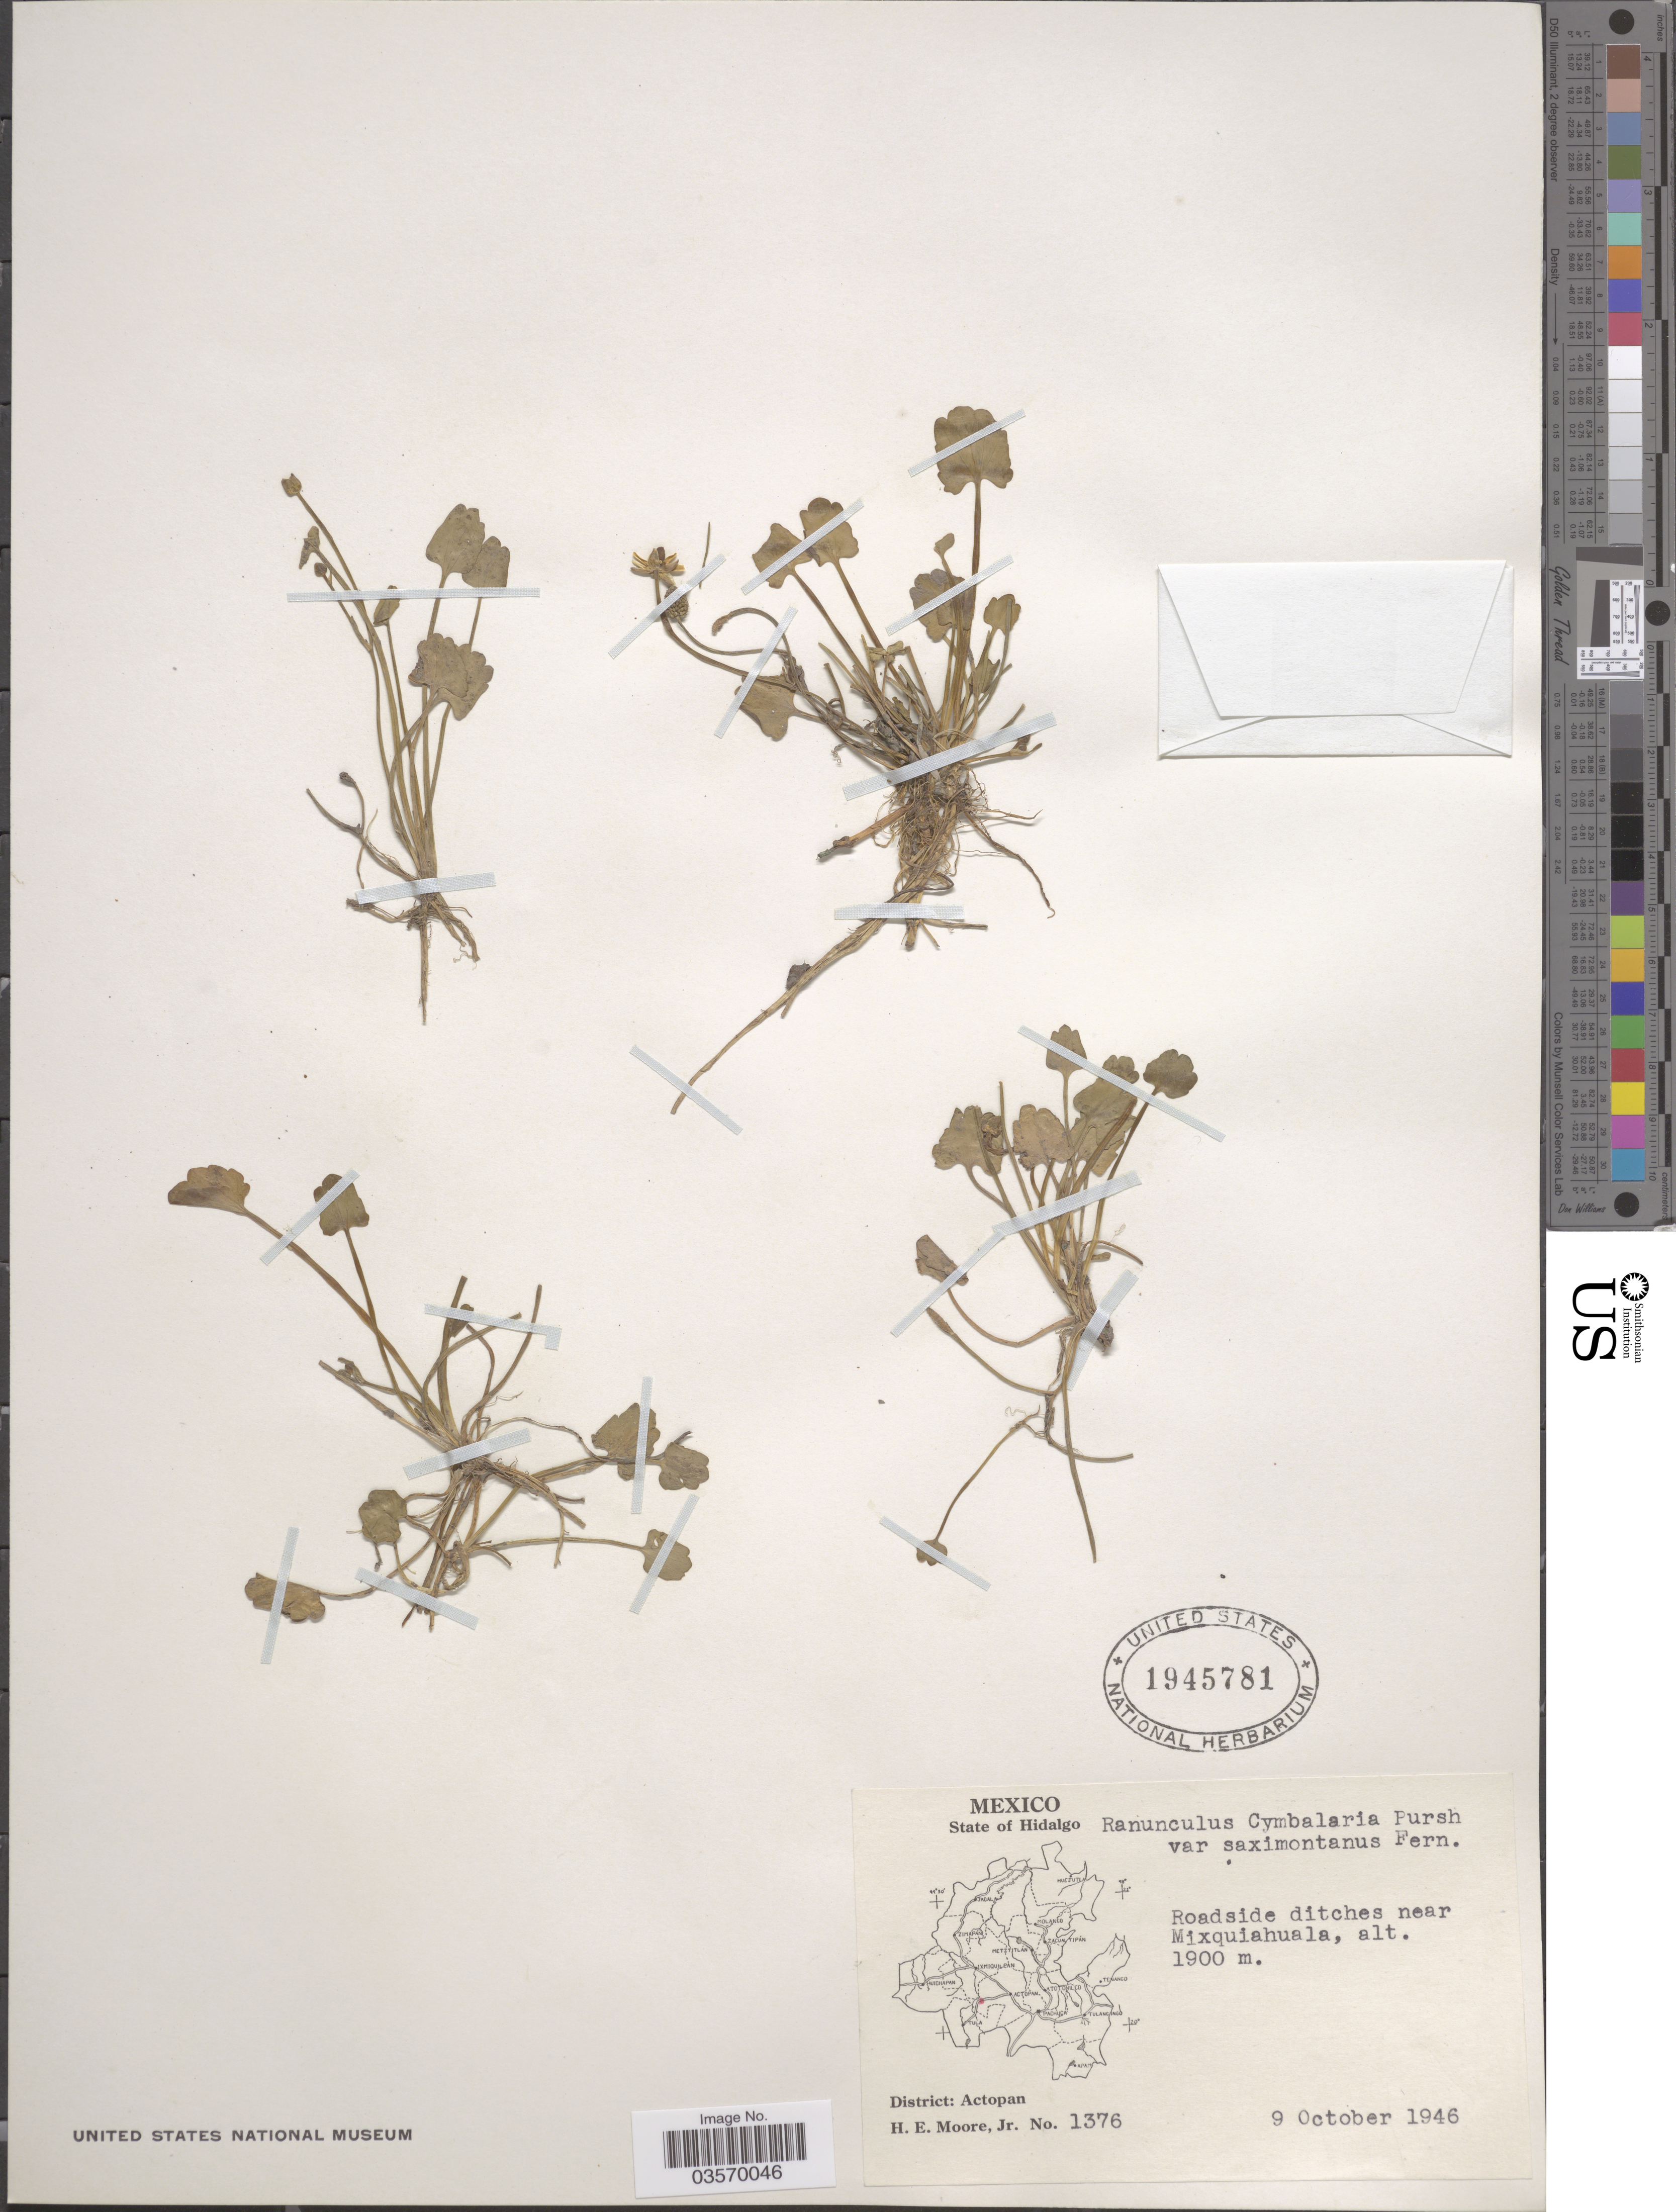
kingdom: Plantae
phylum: Tracheophyta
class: Magnoliopsida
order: Ranunculales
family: Ranunculaceae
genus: Halerpestes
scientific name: Halerpestes cymbalaria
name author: (Pursh) Greene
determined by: Strong, M. T., (US), Smithsonian Institution - National Museum of Natural History (UNITED STATES)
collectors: H. Moore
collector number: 1376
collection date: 1946-10-09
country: Mexico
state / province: Hidalgo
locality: Roadside ditches near Mixquiahuala. District: Actopan.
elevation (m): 1900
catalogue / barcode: US 1945781